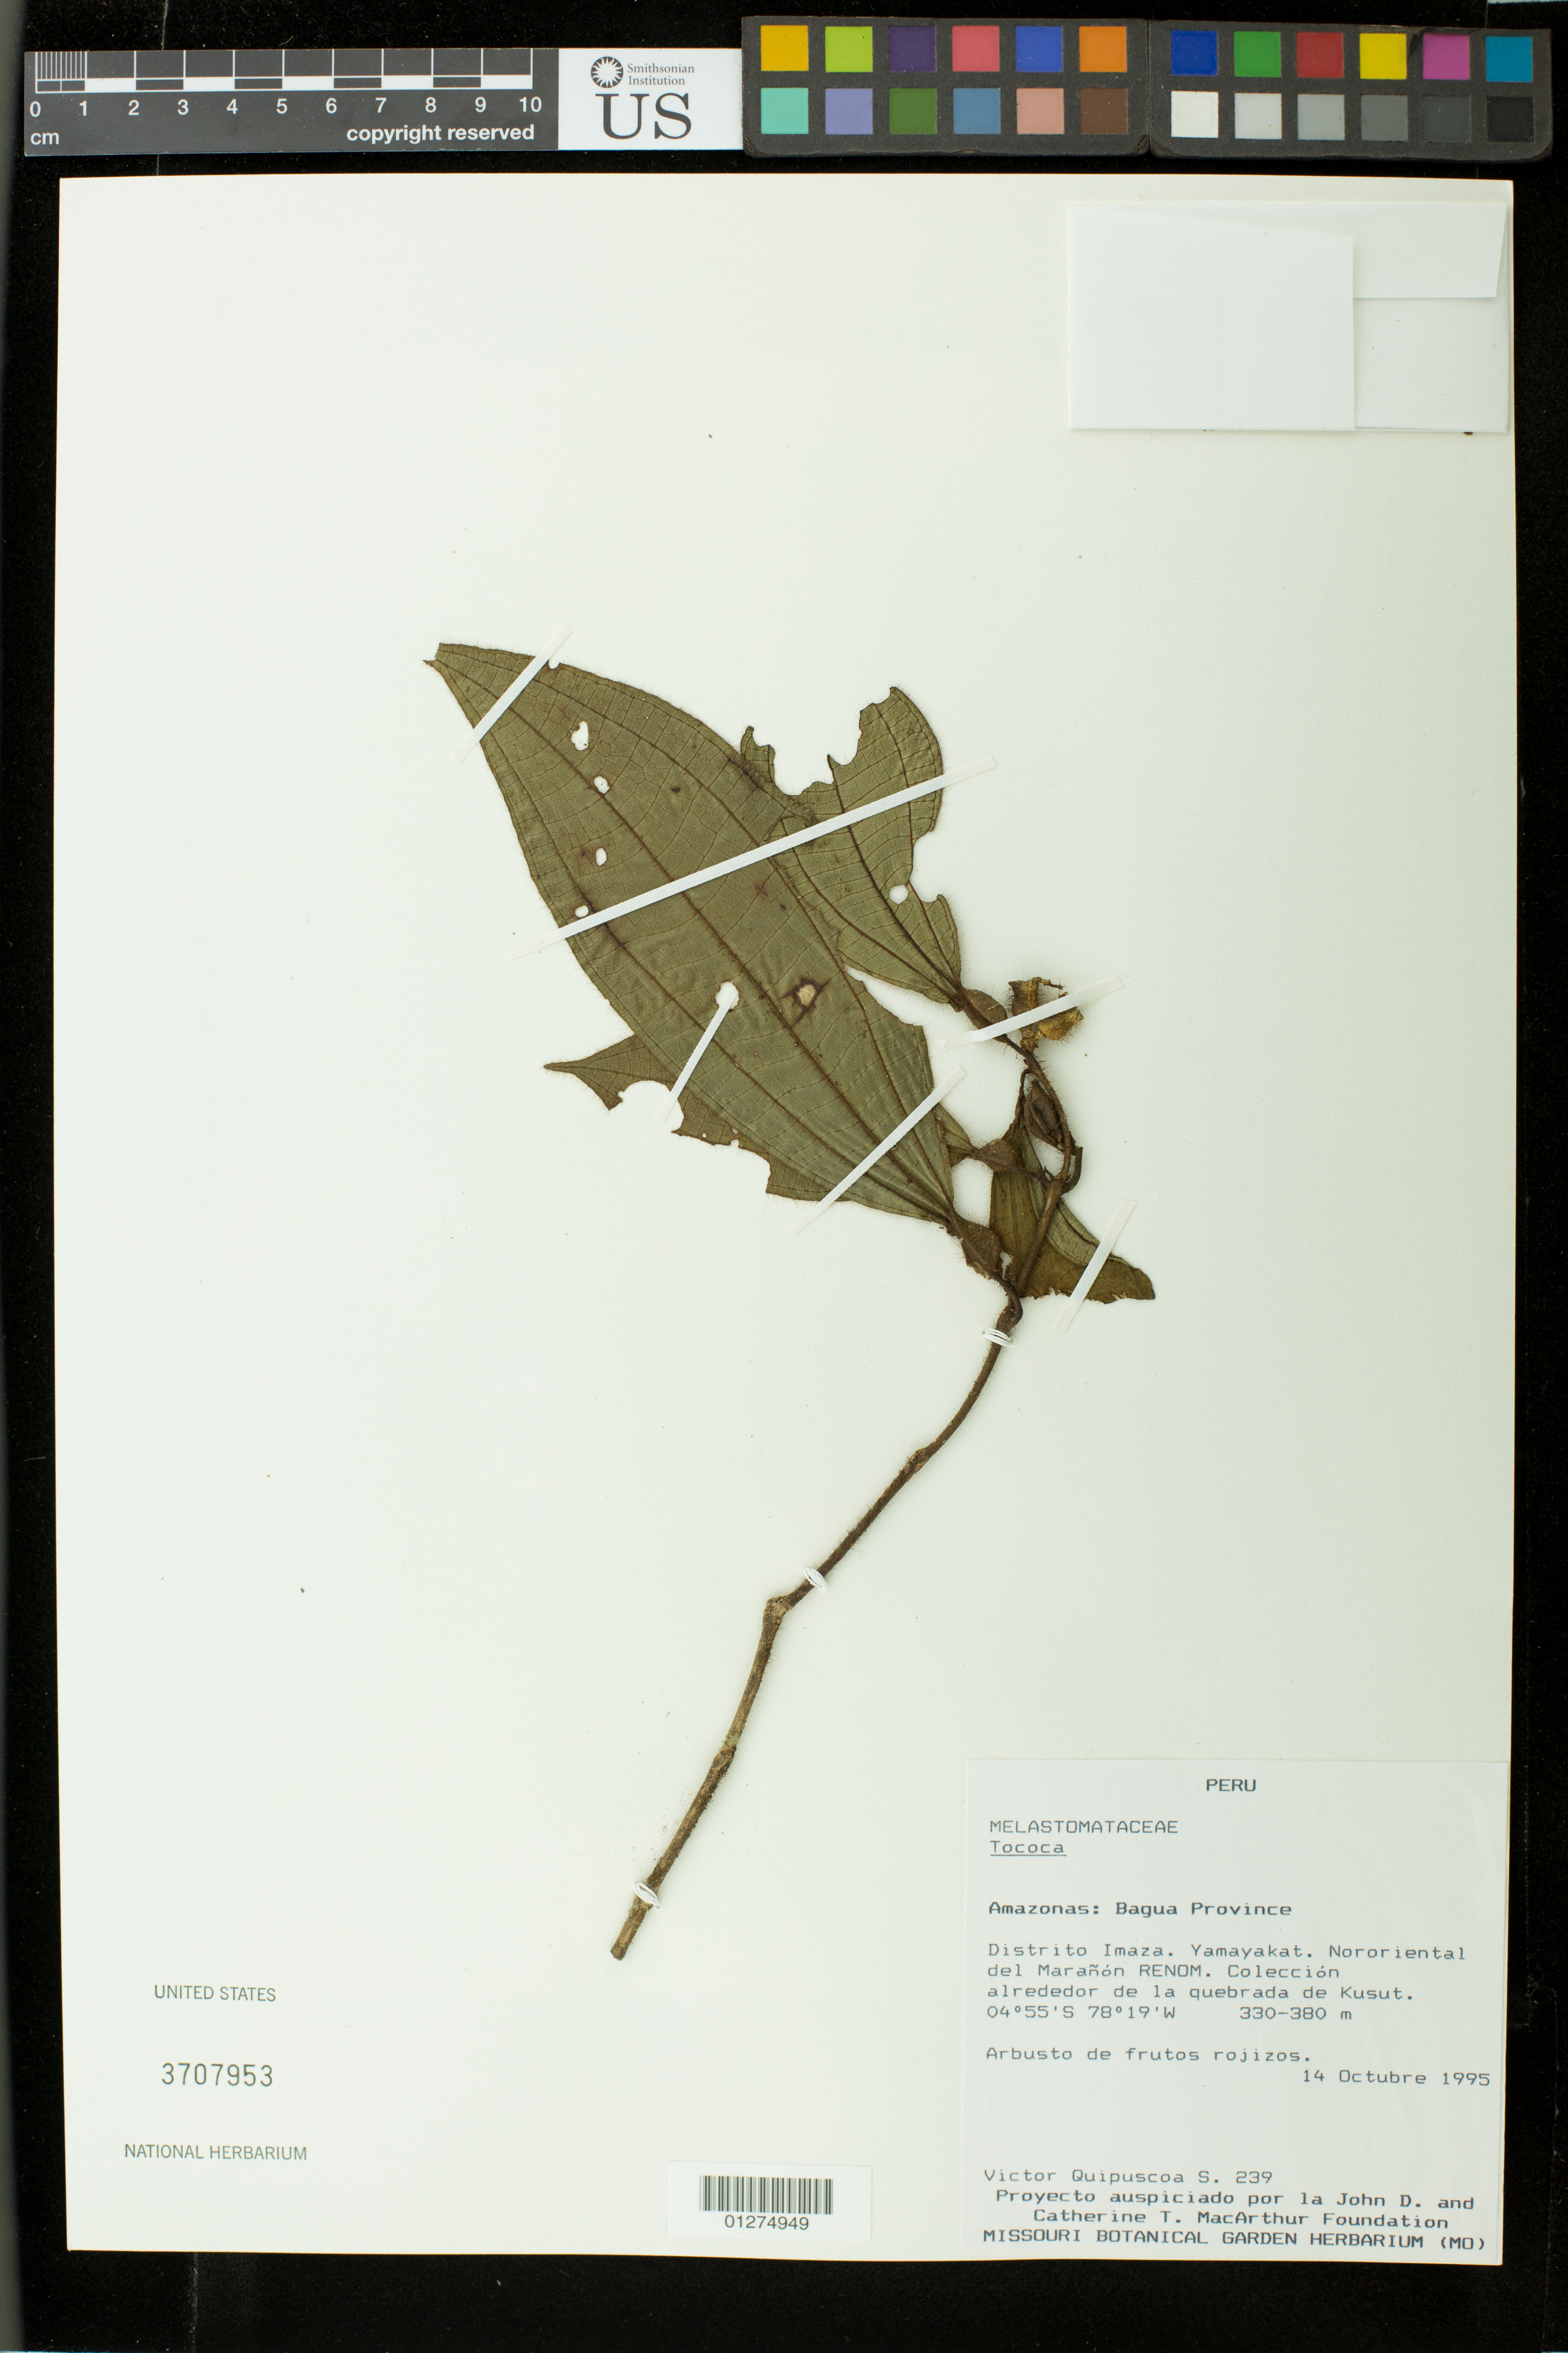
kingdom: Plantae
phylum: Tracheophyta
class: Magnoliopsida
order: Myrtales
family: Melastomataceae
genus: Tococa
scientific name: Tococa carolensis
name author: Gleason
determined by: Michelangeli, F. A.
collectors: V. Quipuscoa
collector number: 239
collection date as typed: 14 Oct 1995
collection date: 1995-10-14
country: Peru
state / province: Amazonas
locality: Prov. Bagua, dtto. Imaza: Yamayakat, nororiental del Marañón RENOM; colección alrededor de la quebrada de Kusut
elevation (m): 330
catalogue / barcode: US 3707953